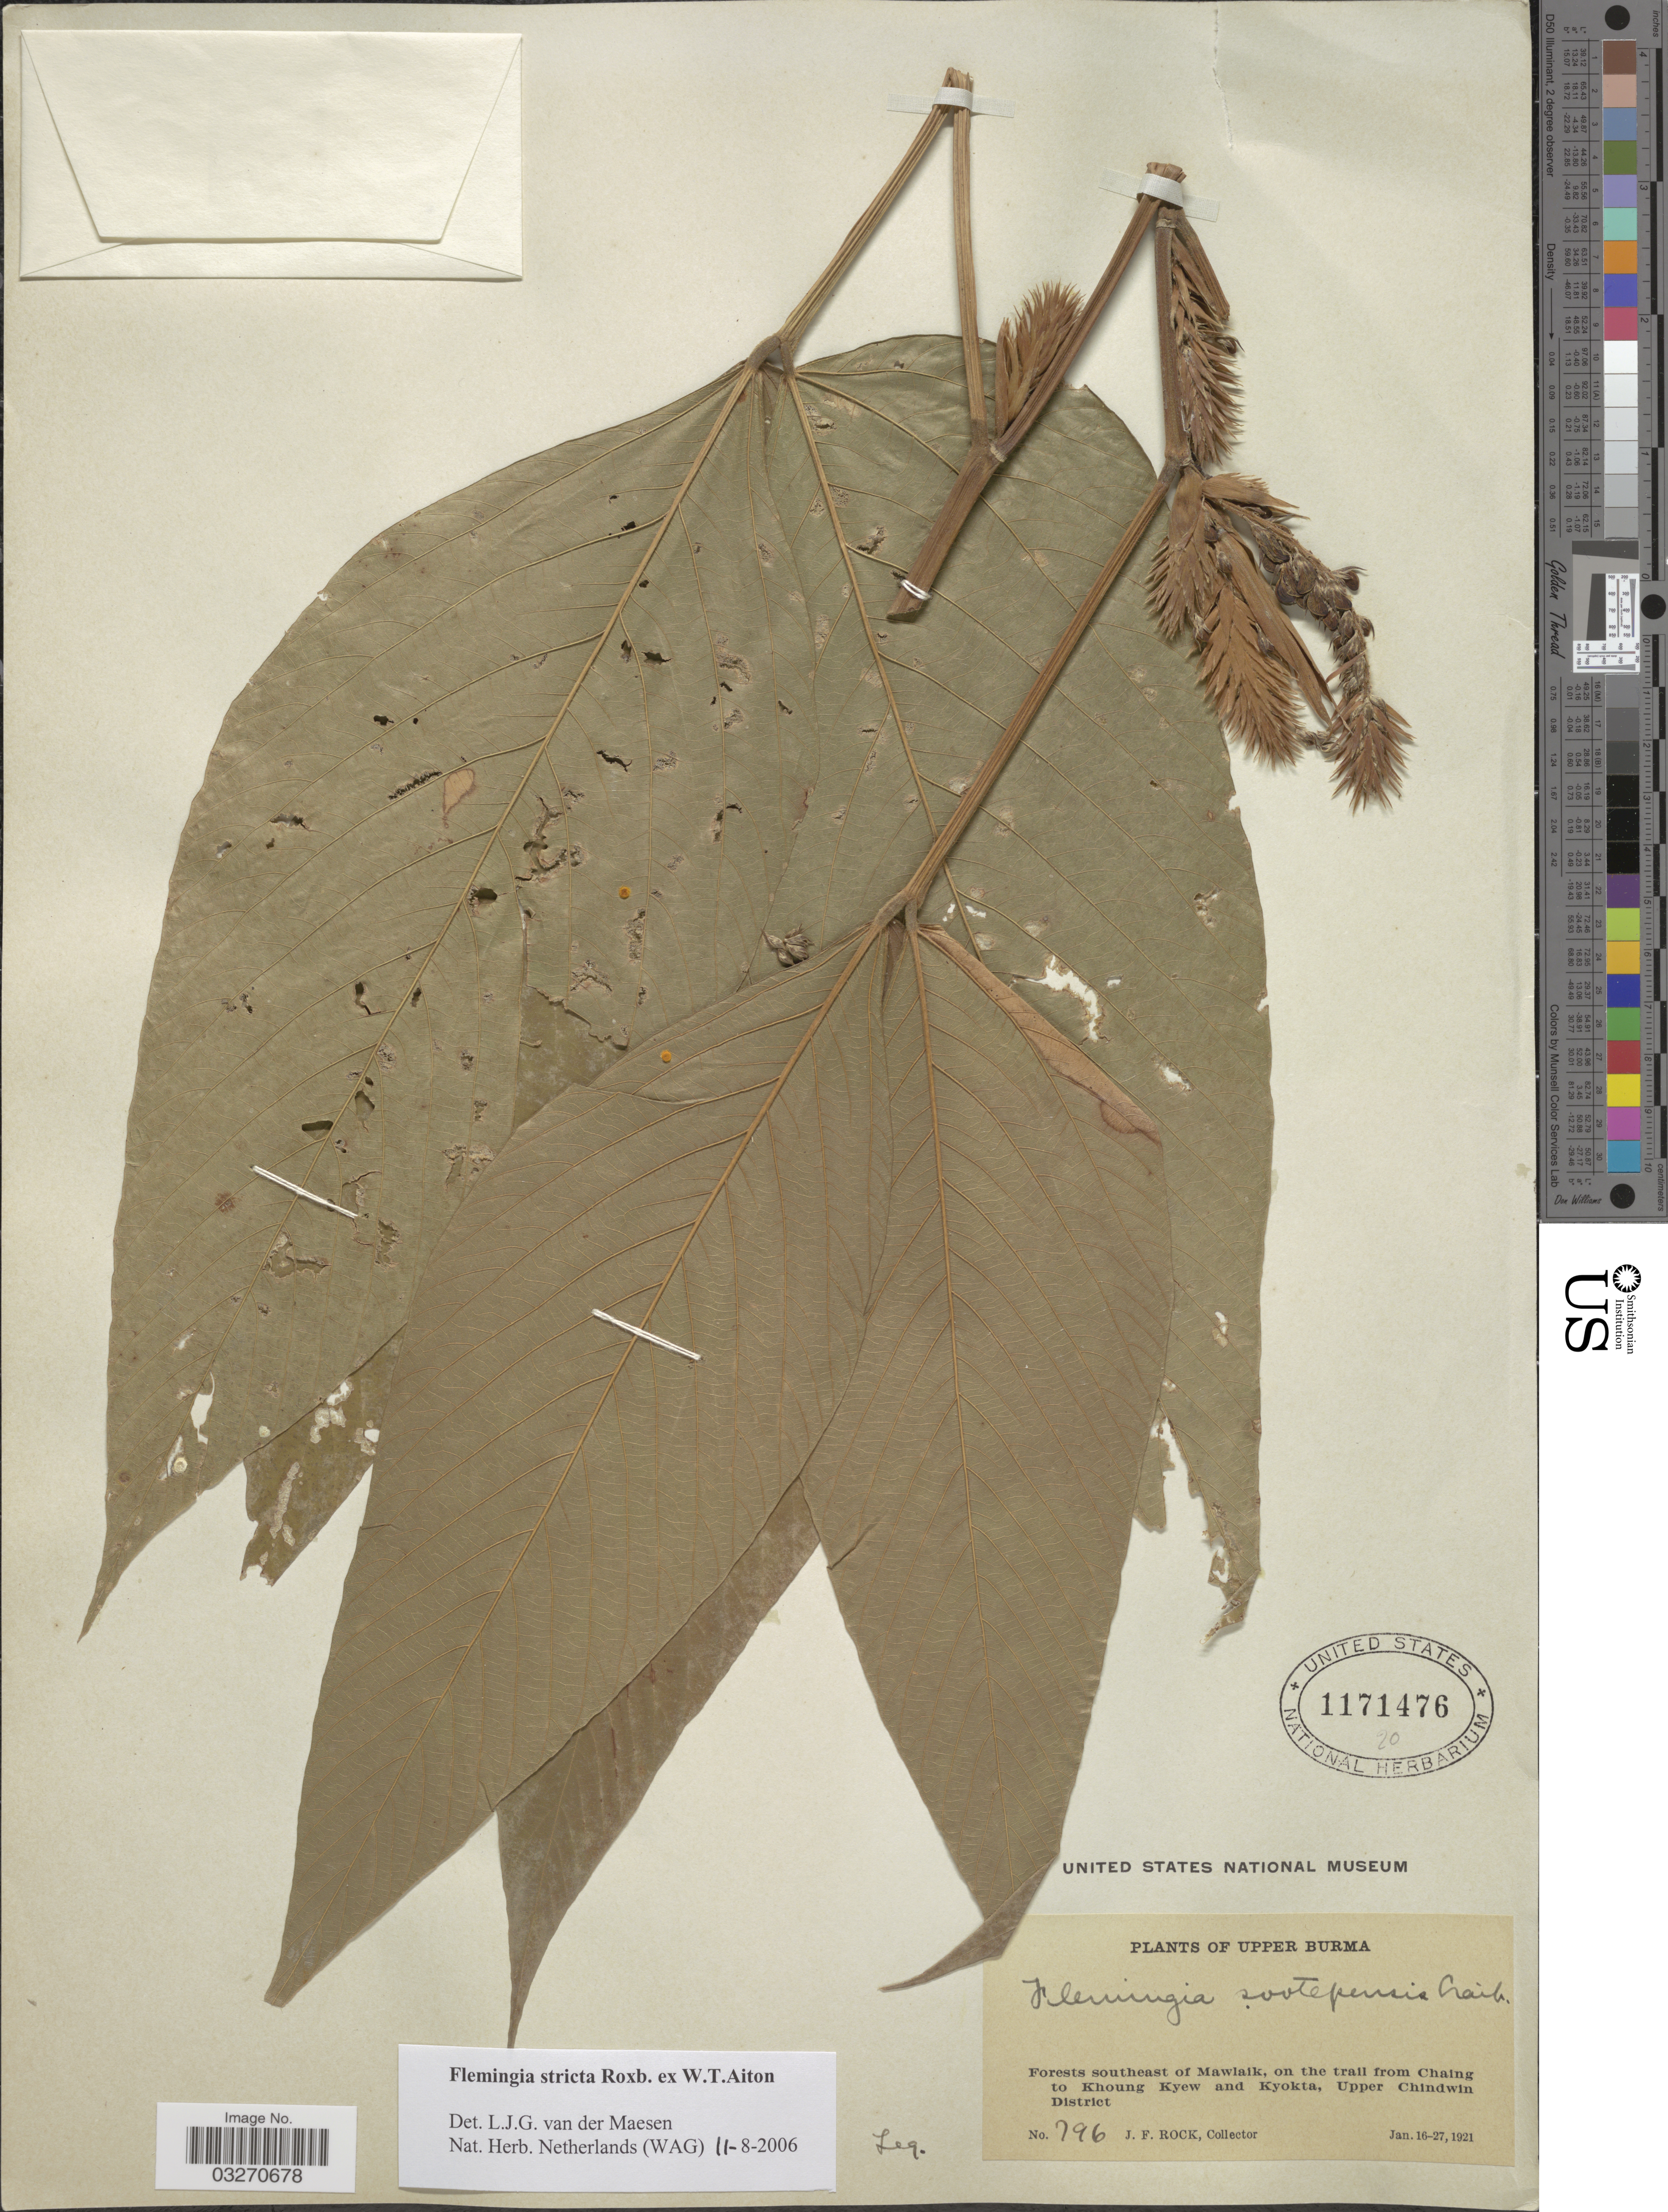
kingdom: Plantae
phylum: Tracheophyta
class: Magnoliopsida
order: Fabales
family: Fabaceae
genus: Flemingia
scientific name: Flemingia stricta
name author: Roxb.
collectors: J. Rock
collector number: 796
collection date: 1921-01-16/1921-01-27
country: Myanmar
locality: Upper Burma. Forests southeast of Mawlaik, on the trail from Chaing to Khoung Kyew and Kyokta, Upper Chindwin District.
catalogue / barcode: US 1171476